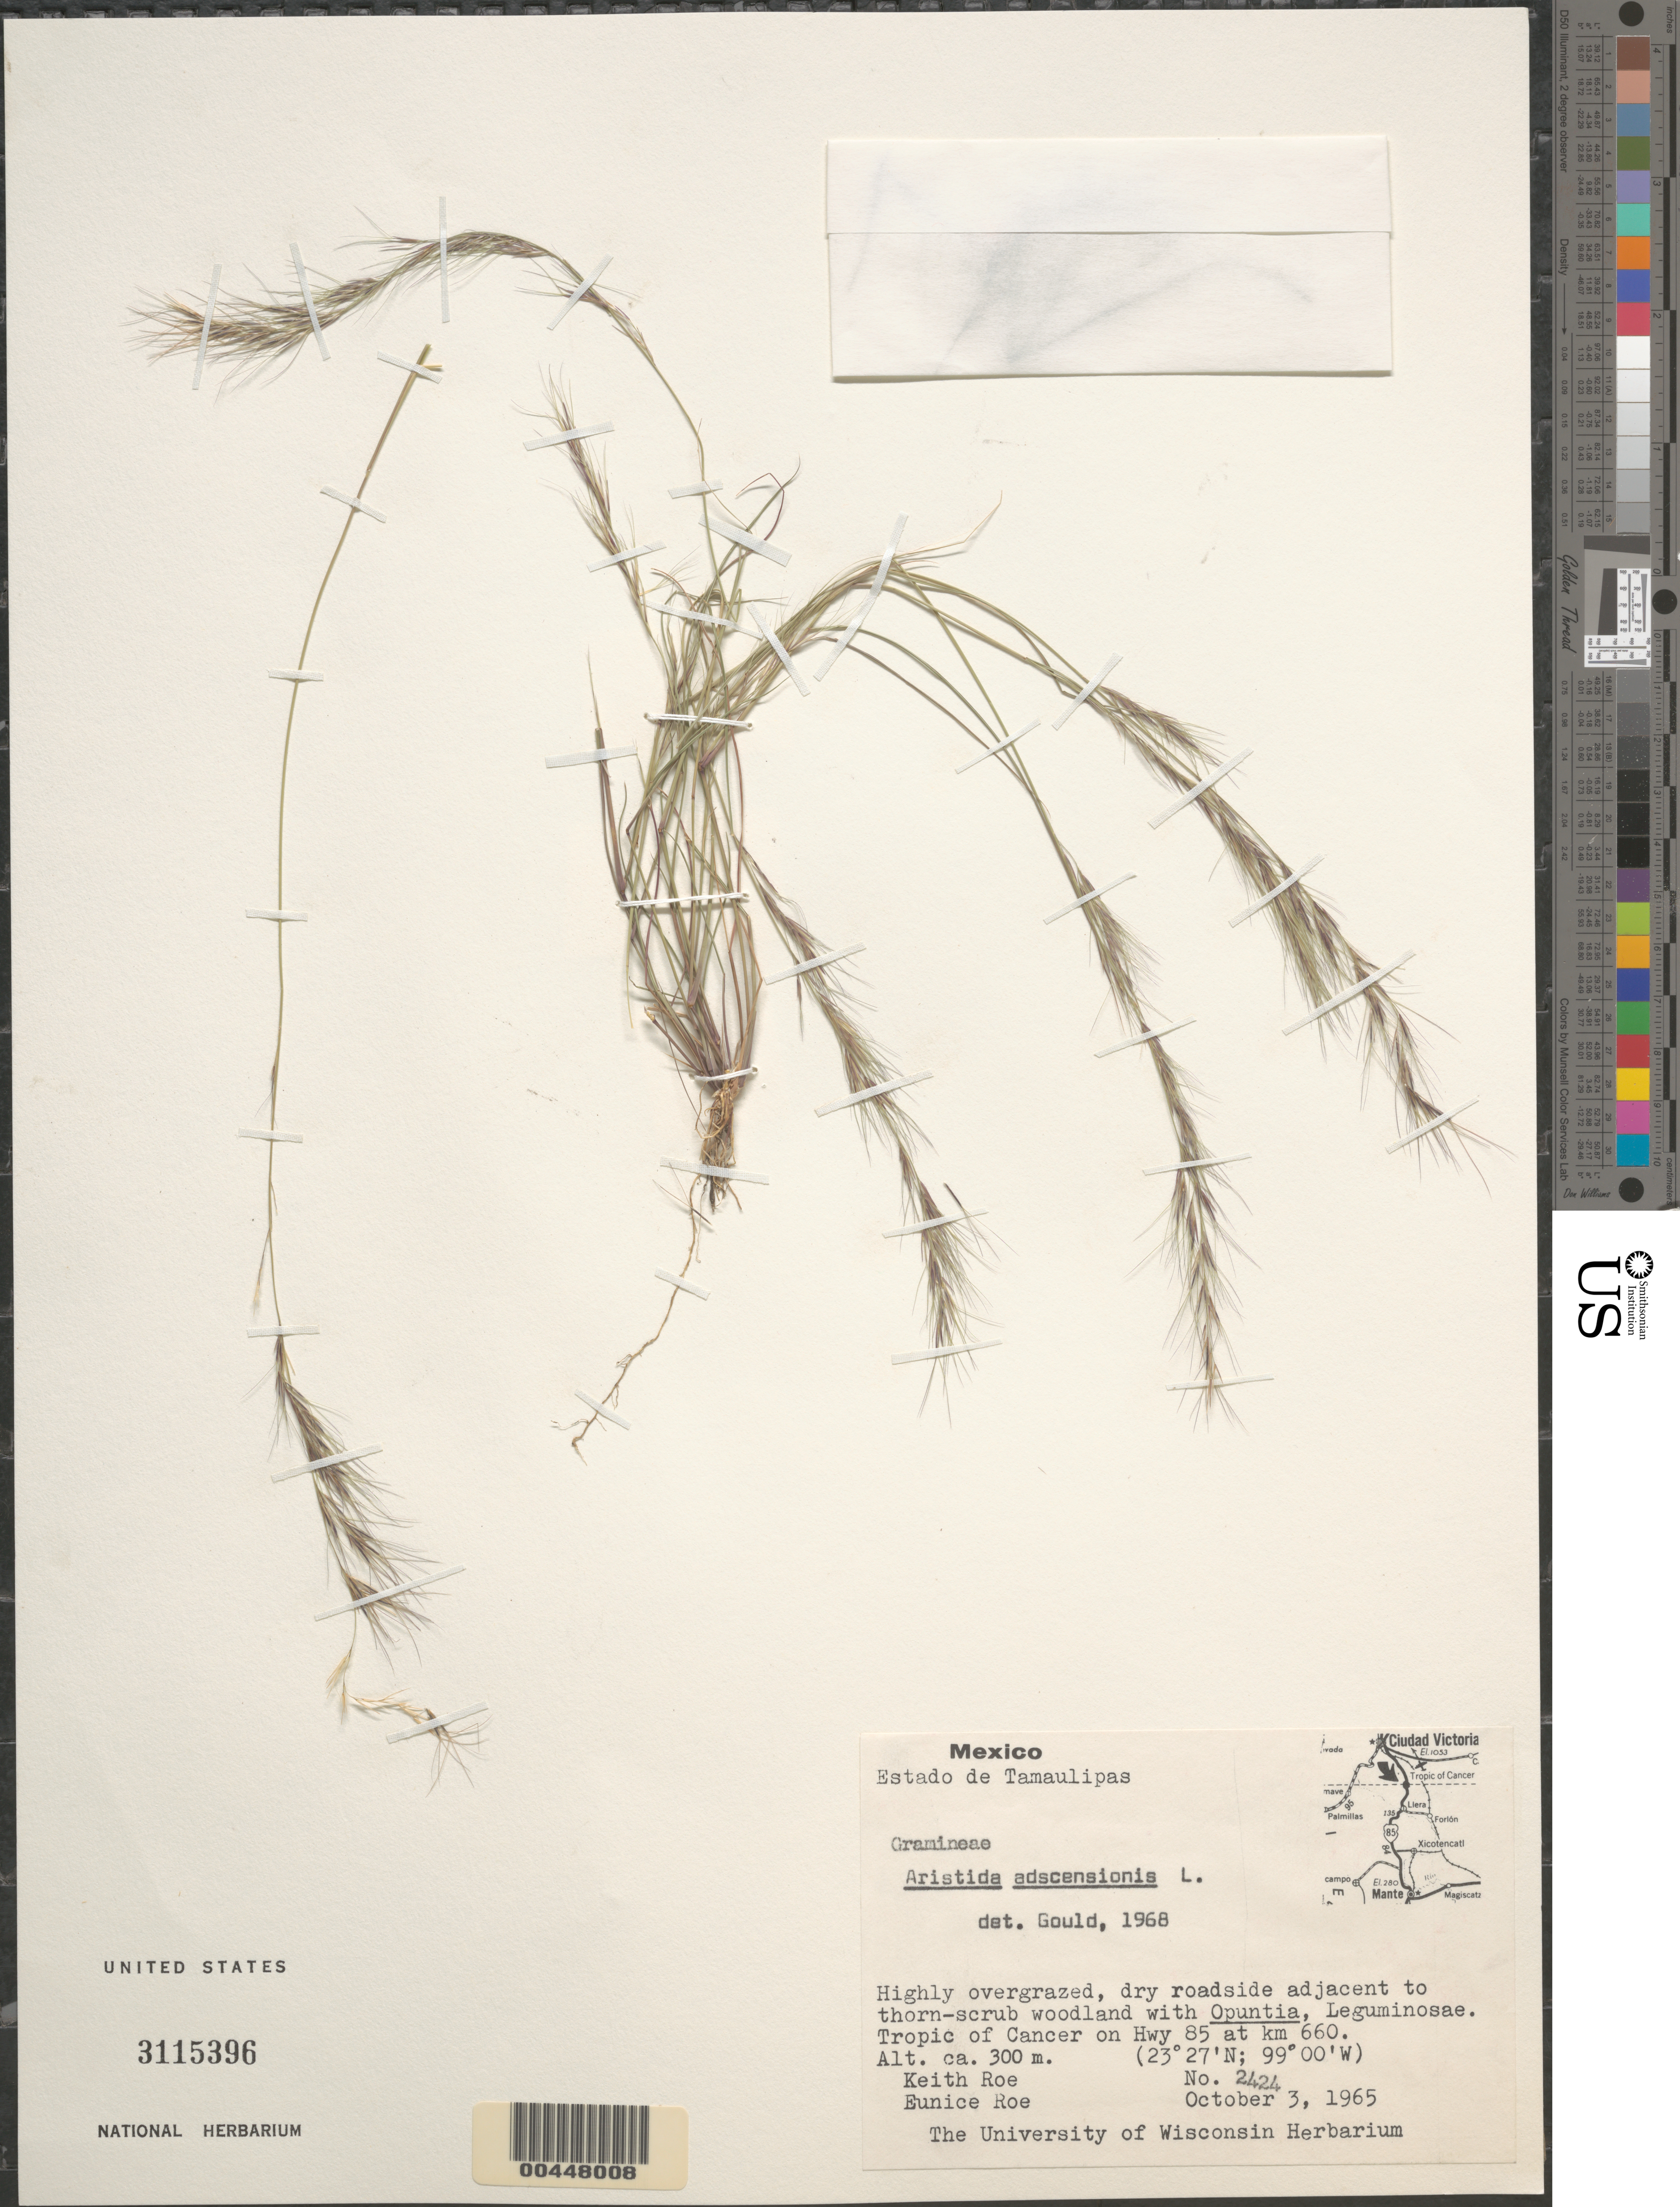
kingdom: Plantae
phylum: Tracheophyta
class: Liliopsida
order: Poales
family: Poaceae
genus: Aristida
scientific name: Aristida adscensionis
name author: L.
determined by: Gould, F. W.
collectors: K. E. Roe & E. Roe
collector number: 2424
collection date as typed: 3 Oct 1965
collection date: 1965-10-03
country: Mexico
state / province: Tamaulipas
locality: Tropic of Cancer on Hwy 85 at km 660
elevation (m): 300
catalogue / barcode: US 3115396